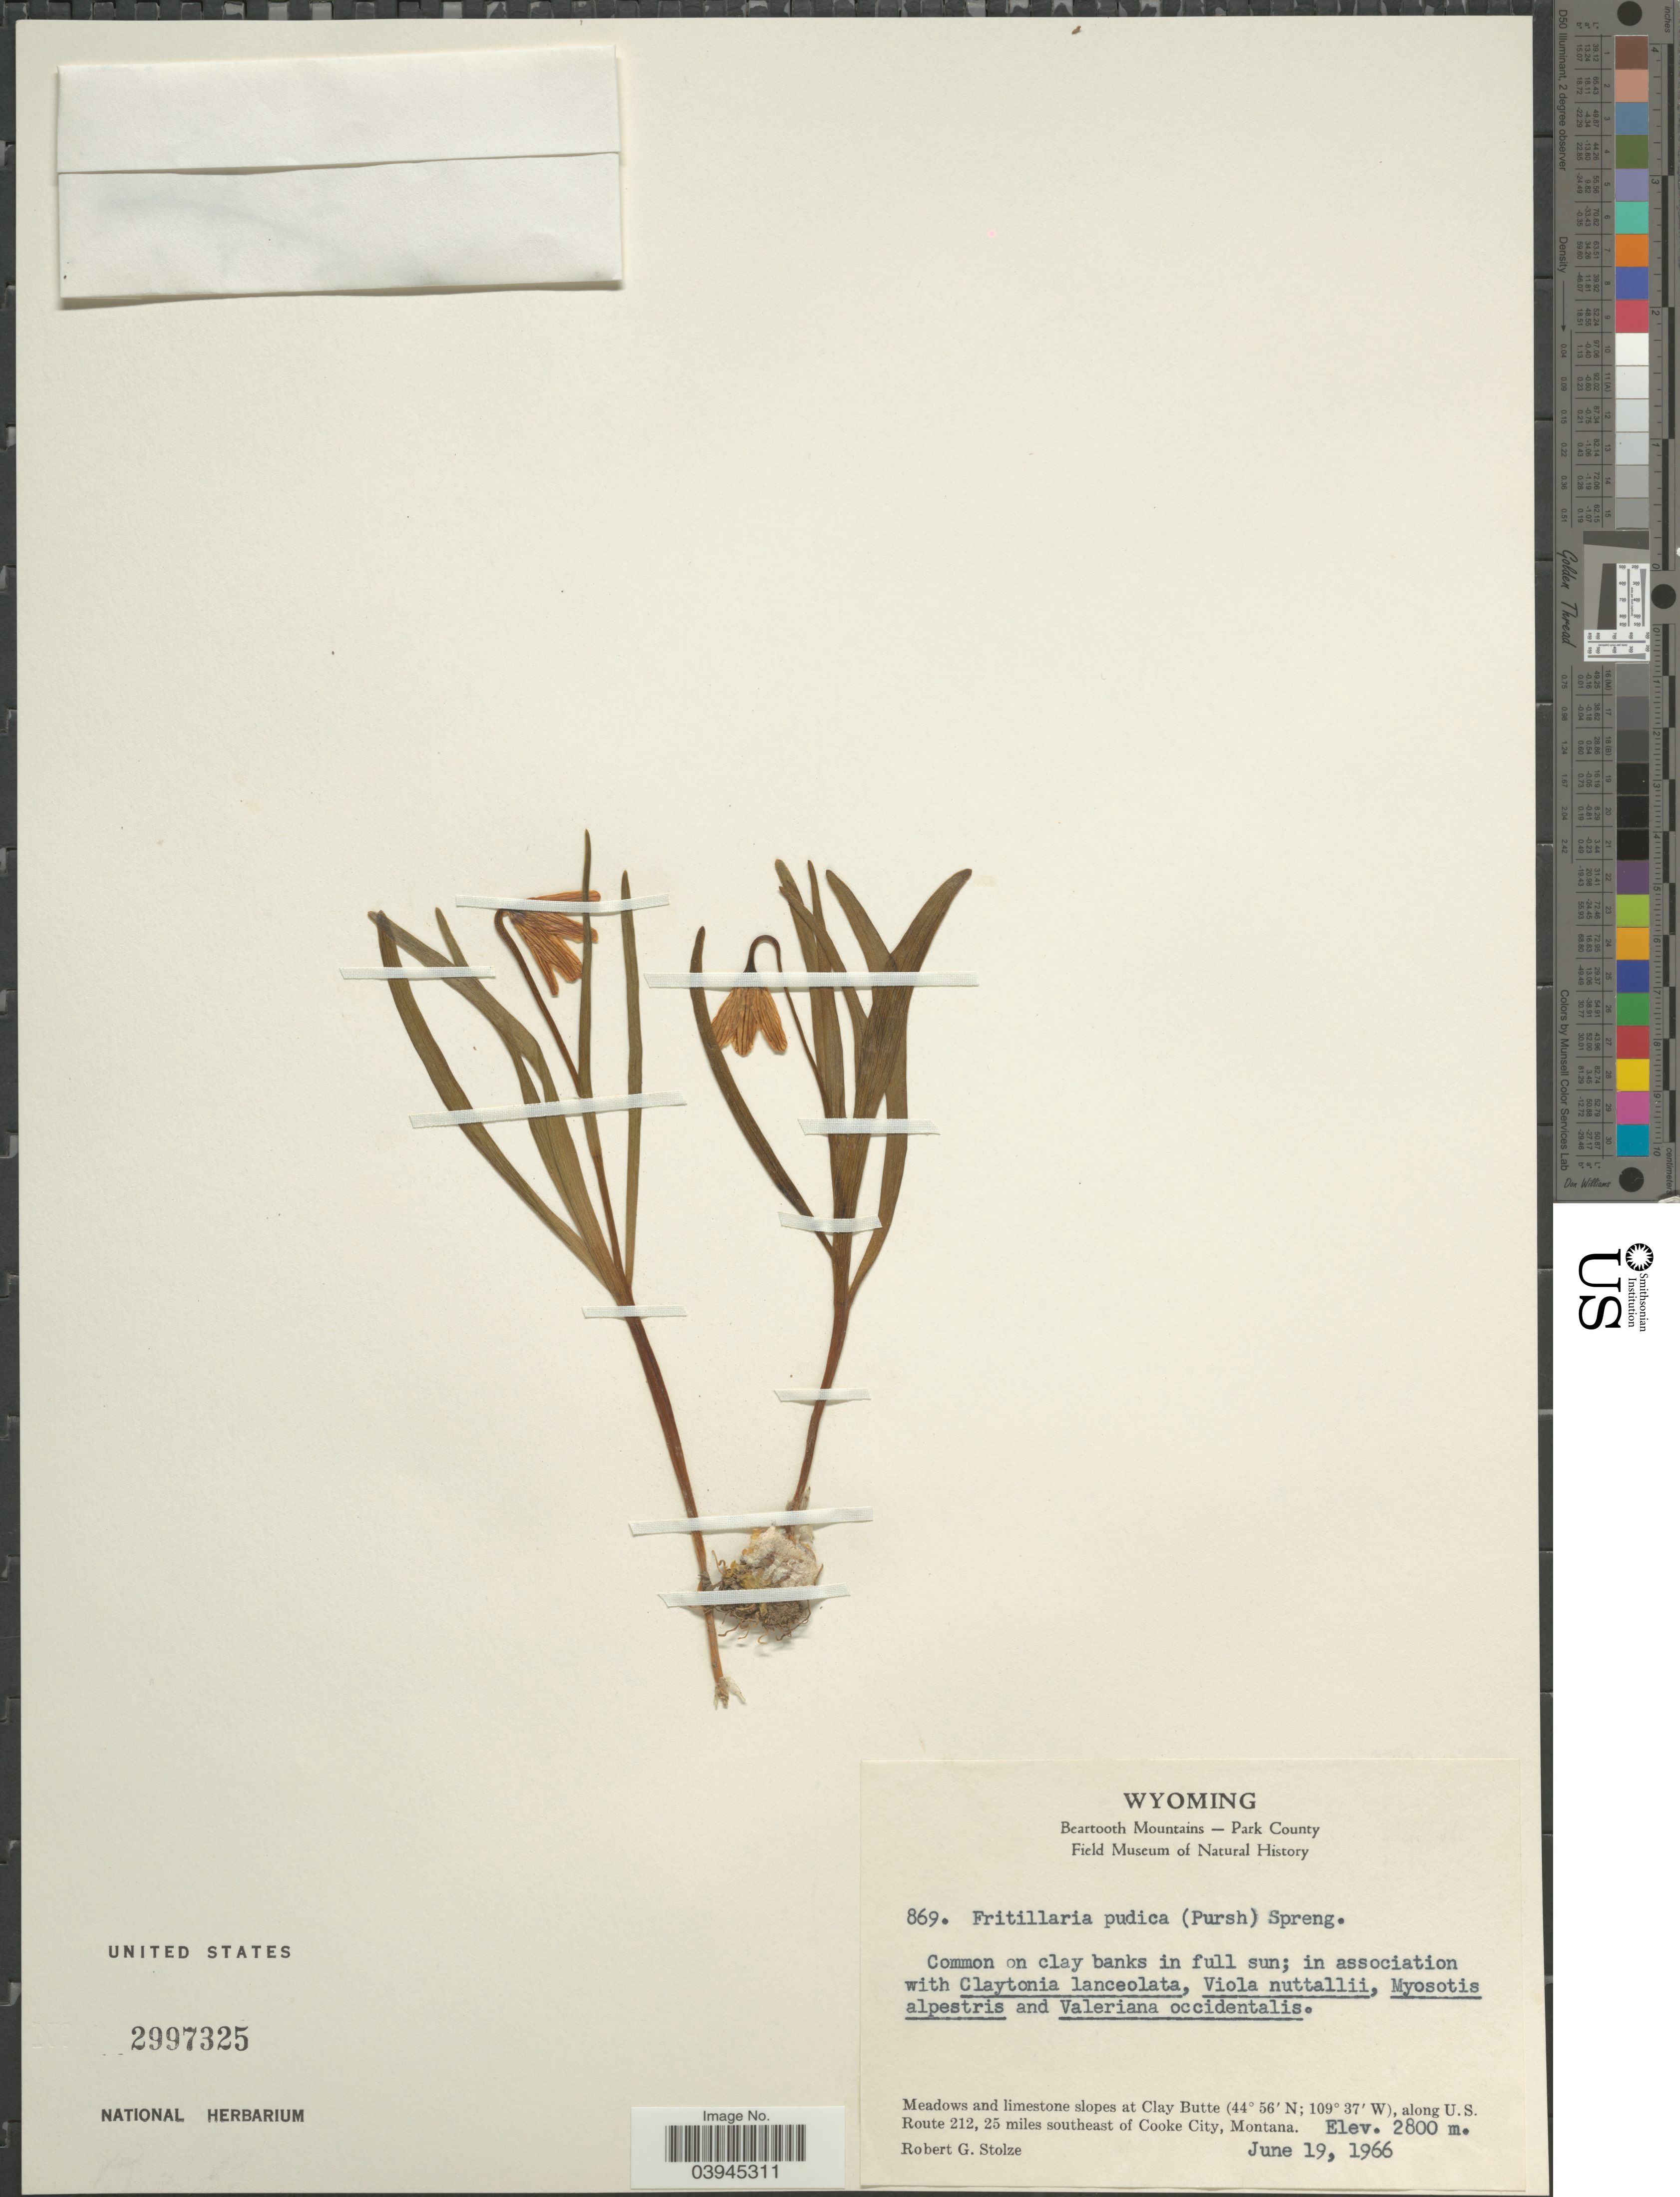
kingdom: Plantae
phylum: Tracheophyta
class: Liliopsida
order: Liliales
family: Liliaceae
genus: Fritillaria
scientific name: Fritillaria pudica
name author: (Pursh) Spreng.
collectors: R. G. Stolze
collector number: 869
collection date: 1966-06-19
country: United States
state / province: Wyoming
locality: Beartooth Mountains - Park County. At Clay Butte, along U. S. Route 212, 25 miles southeast of Cooke City, Montana.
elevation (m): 2800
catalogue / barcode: US 2997325